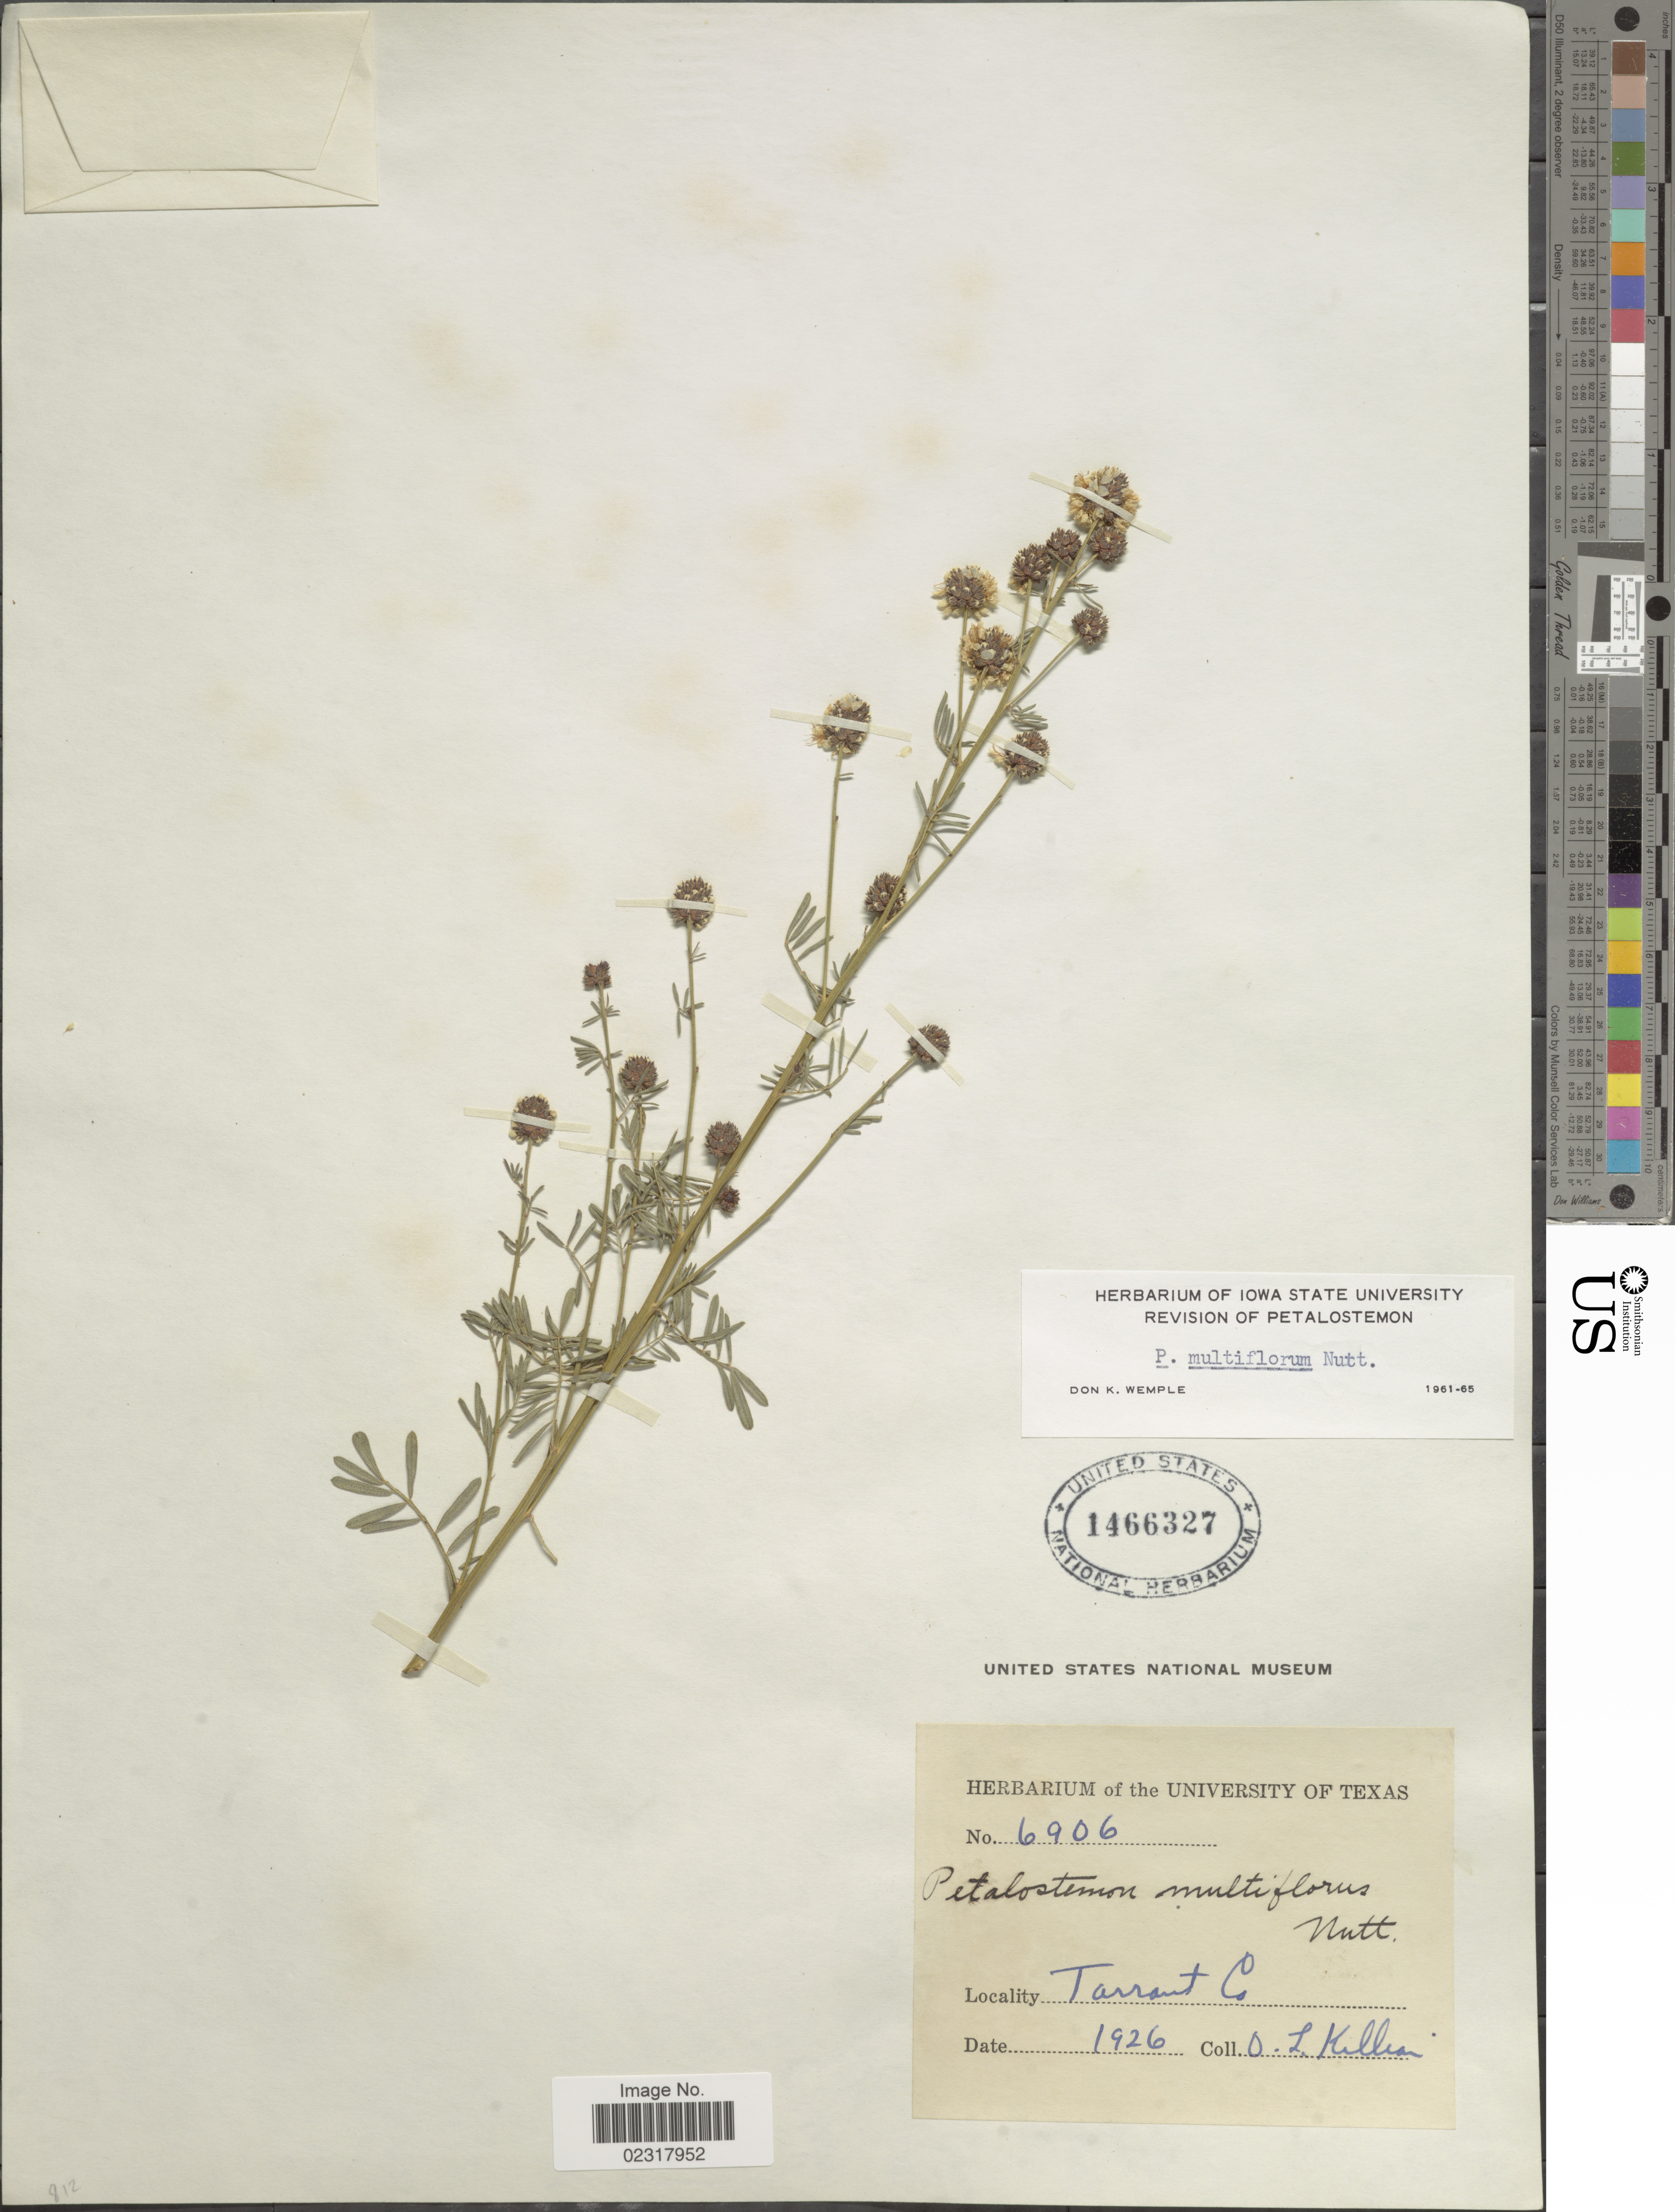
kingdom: Plantae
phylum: Tracheophyta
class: Magnoliopsida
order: Fabales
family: Fabaceae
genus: Dalea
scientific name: Dalea multiflora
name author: (Nutt.) Shinners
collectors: O. Killian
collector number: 6906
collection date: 1926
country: United States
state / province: Texas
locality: Tarrant Co.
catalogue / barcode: US 1466327